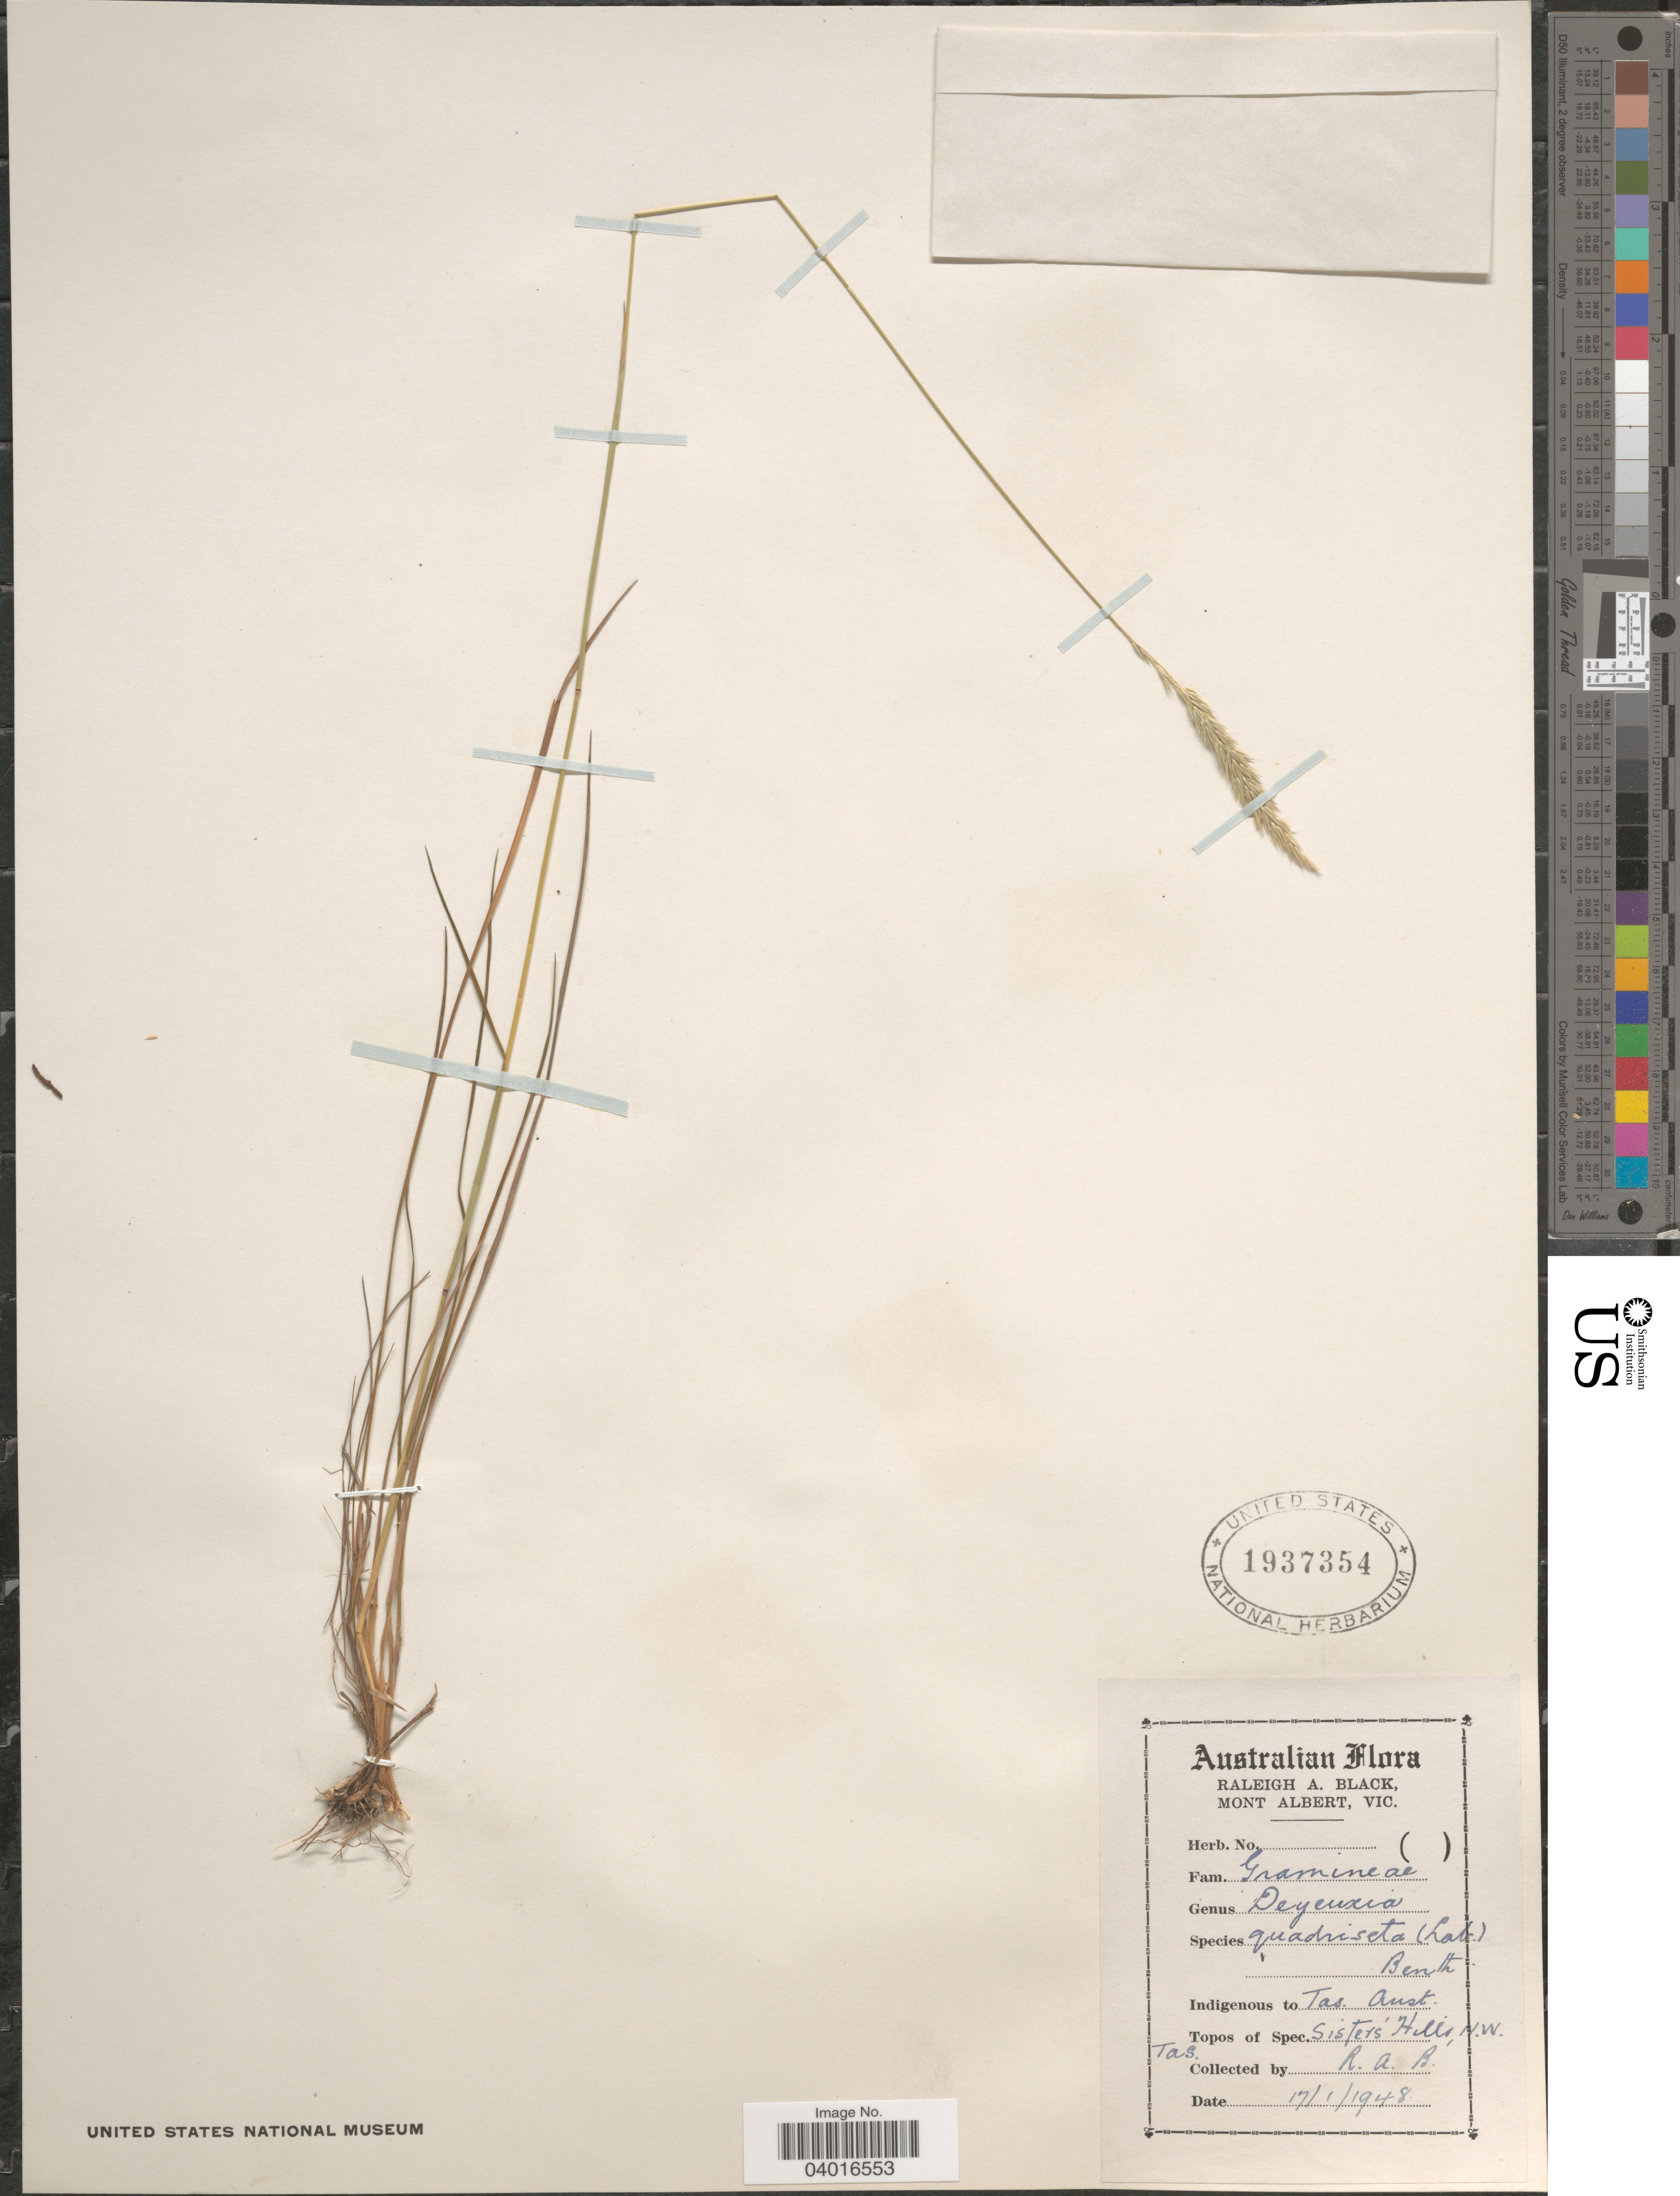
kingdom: Plantae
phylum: Tracheophyta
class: Liliopsida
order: Poales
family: Poaceae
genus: Dichelachne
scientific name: Dichelachne quadriseta ined.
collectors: R. A. Black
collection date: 1948-01-17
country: Australia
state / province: Tasmania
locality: Sisters' Hills, N. W. Tas.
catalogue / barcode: US 1937354